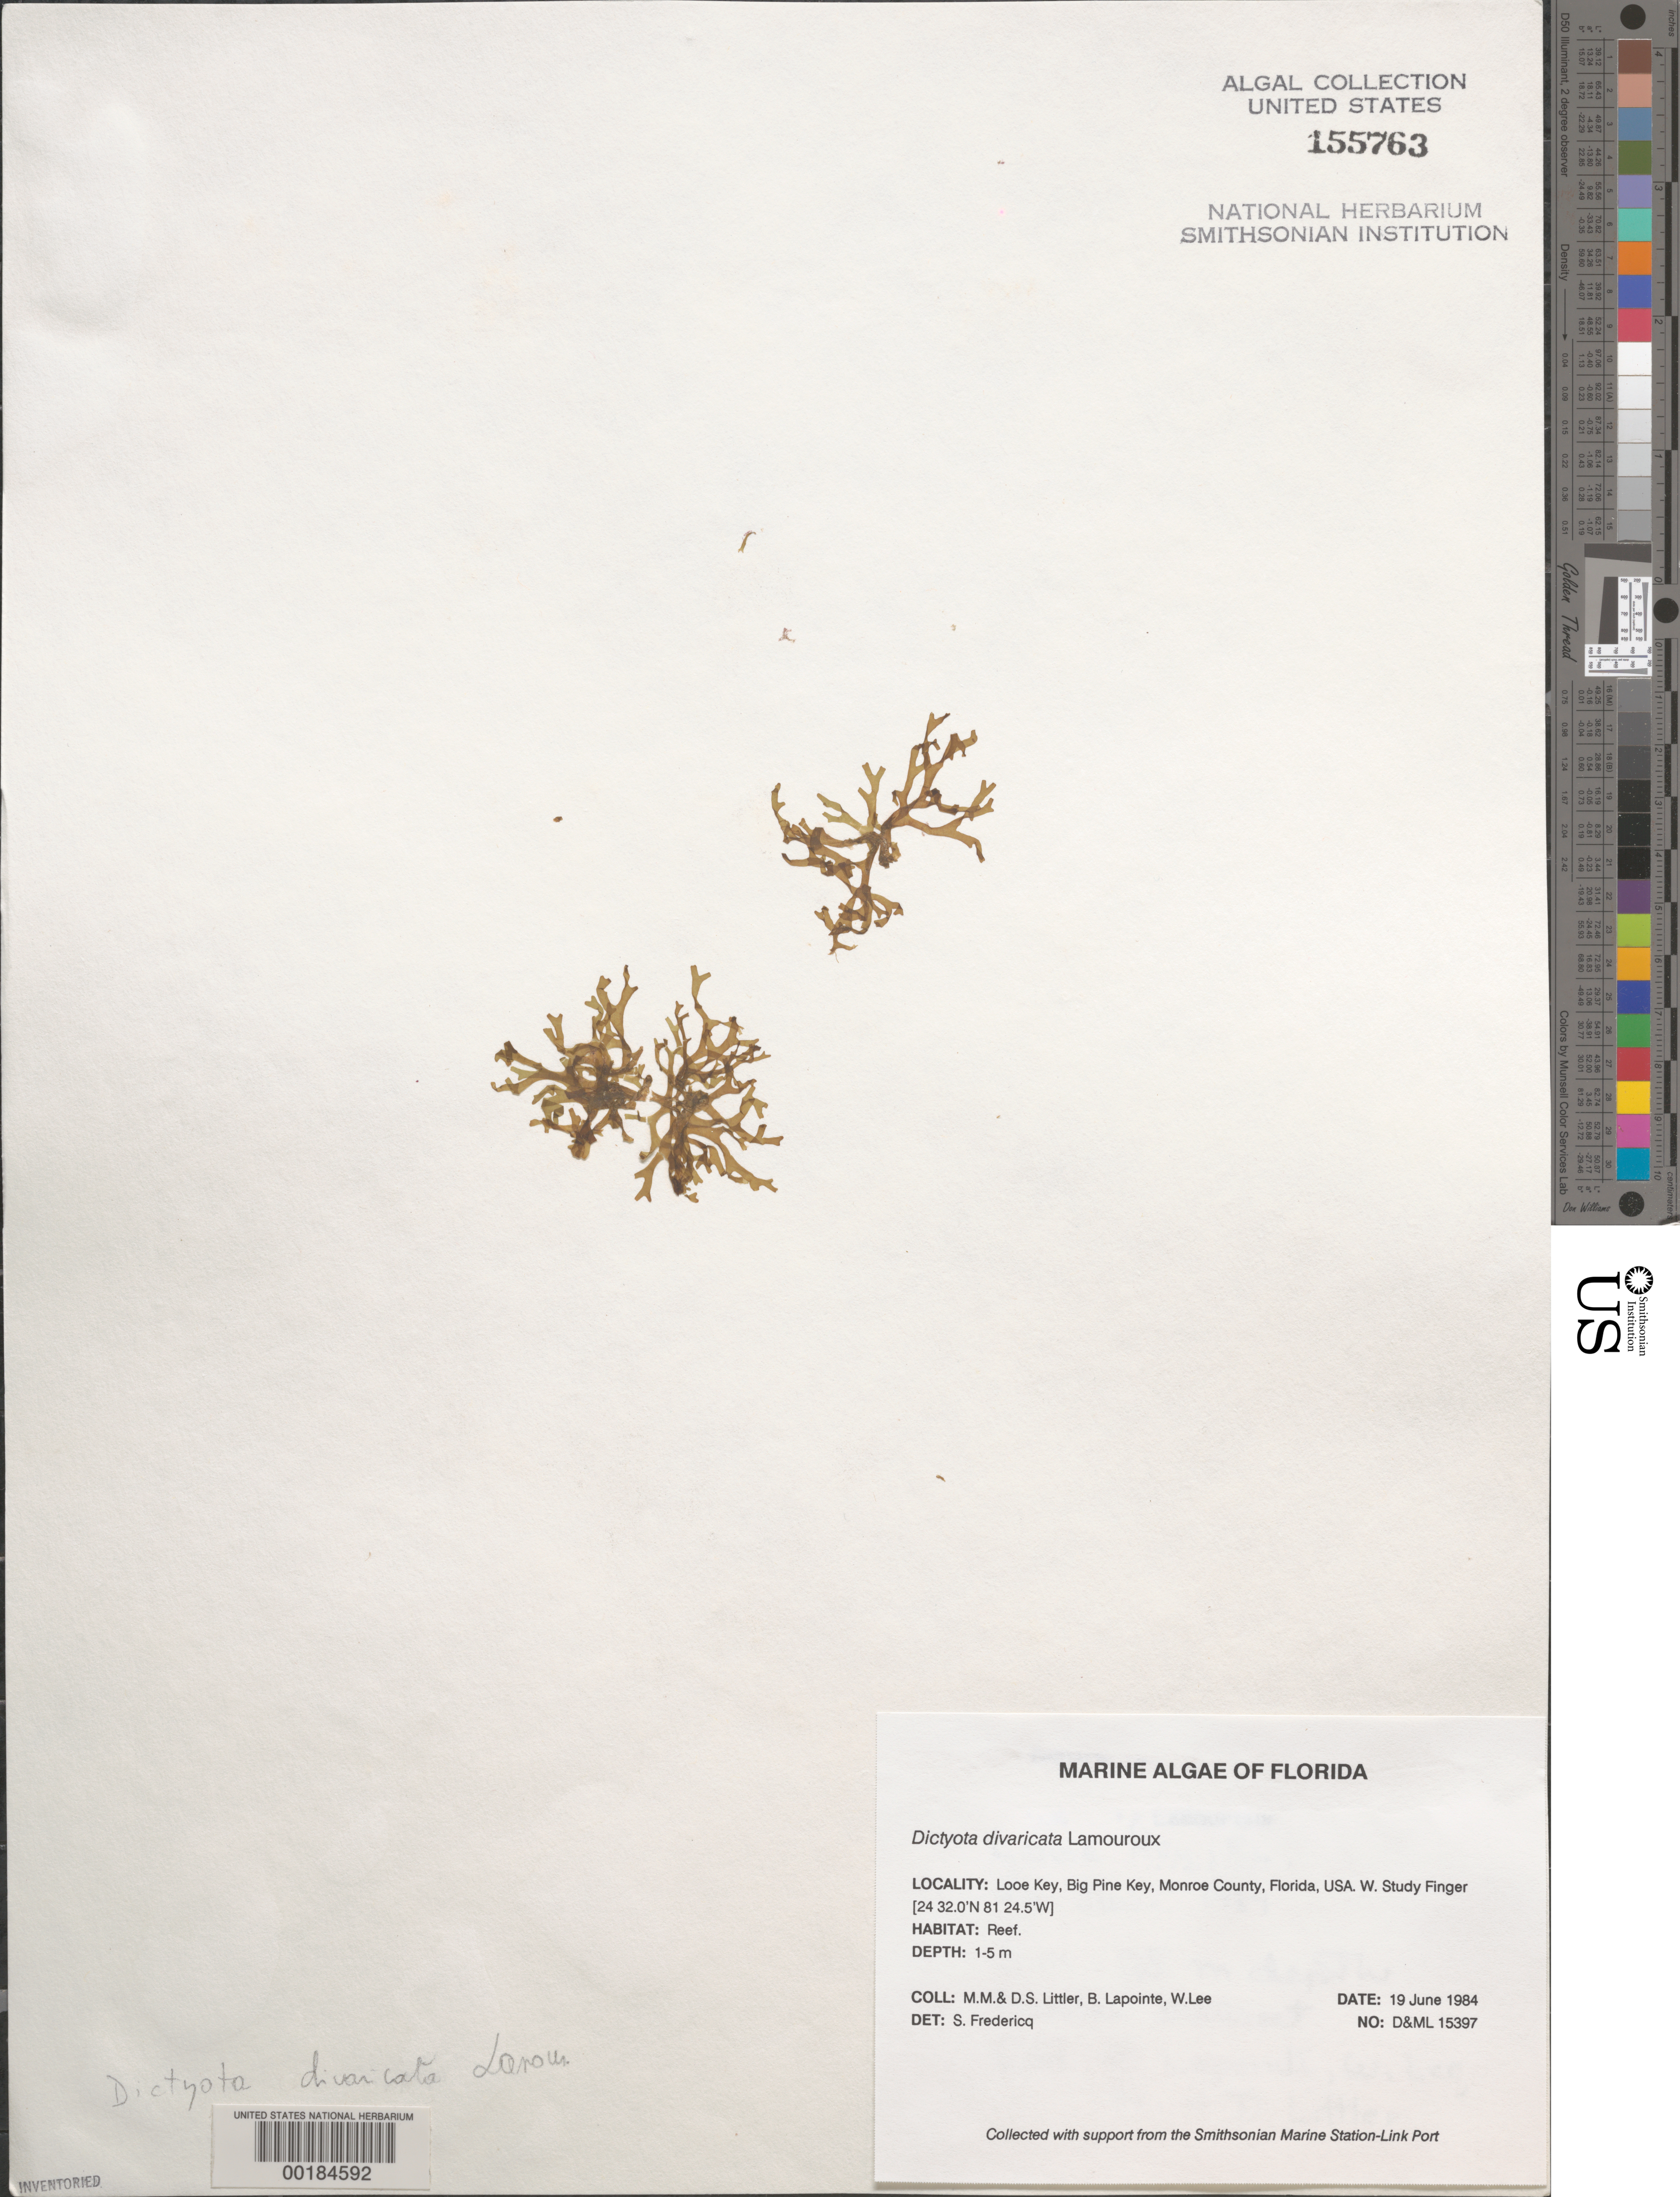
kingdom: Chromista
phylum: Ochrophyta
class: Phaeophyceae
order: Dictyotales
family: Dictyotaceae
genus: Dictyota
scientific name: Dictyota divaricata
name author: J.V.Lamouroux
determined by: Fredericq, S.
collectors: M. M. Littler, D. S. Littler, B. Lapointe & W. Lee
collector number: D&ML 15397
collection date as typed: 19 Jun 1984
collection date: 1984-06-19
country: United States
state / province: Florida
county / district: Monroe County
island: Looe Key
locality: Looe Key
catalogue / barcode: US 155763